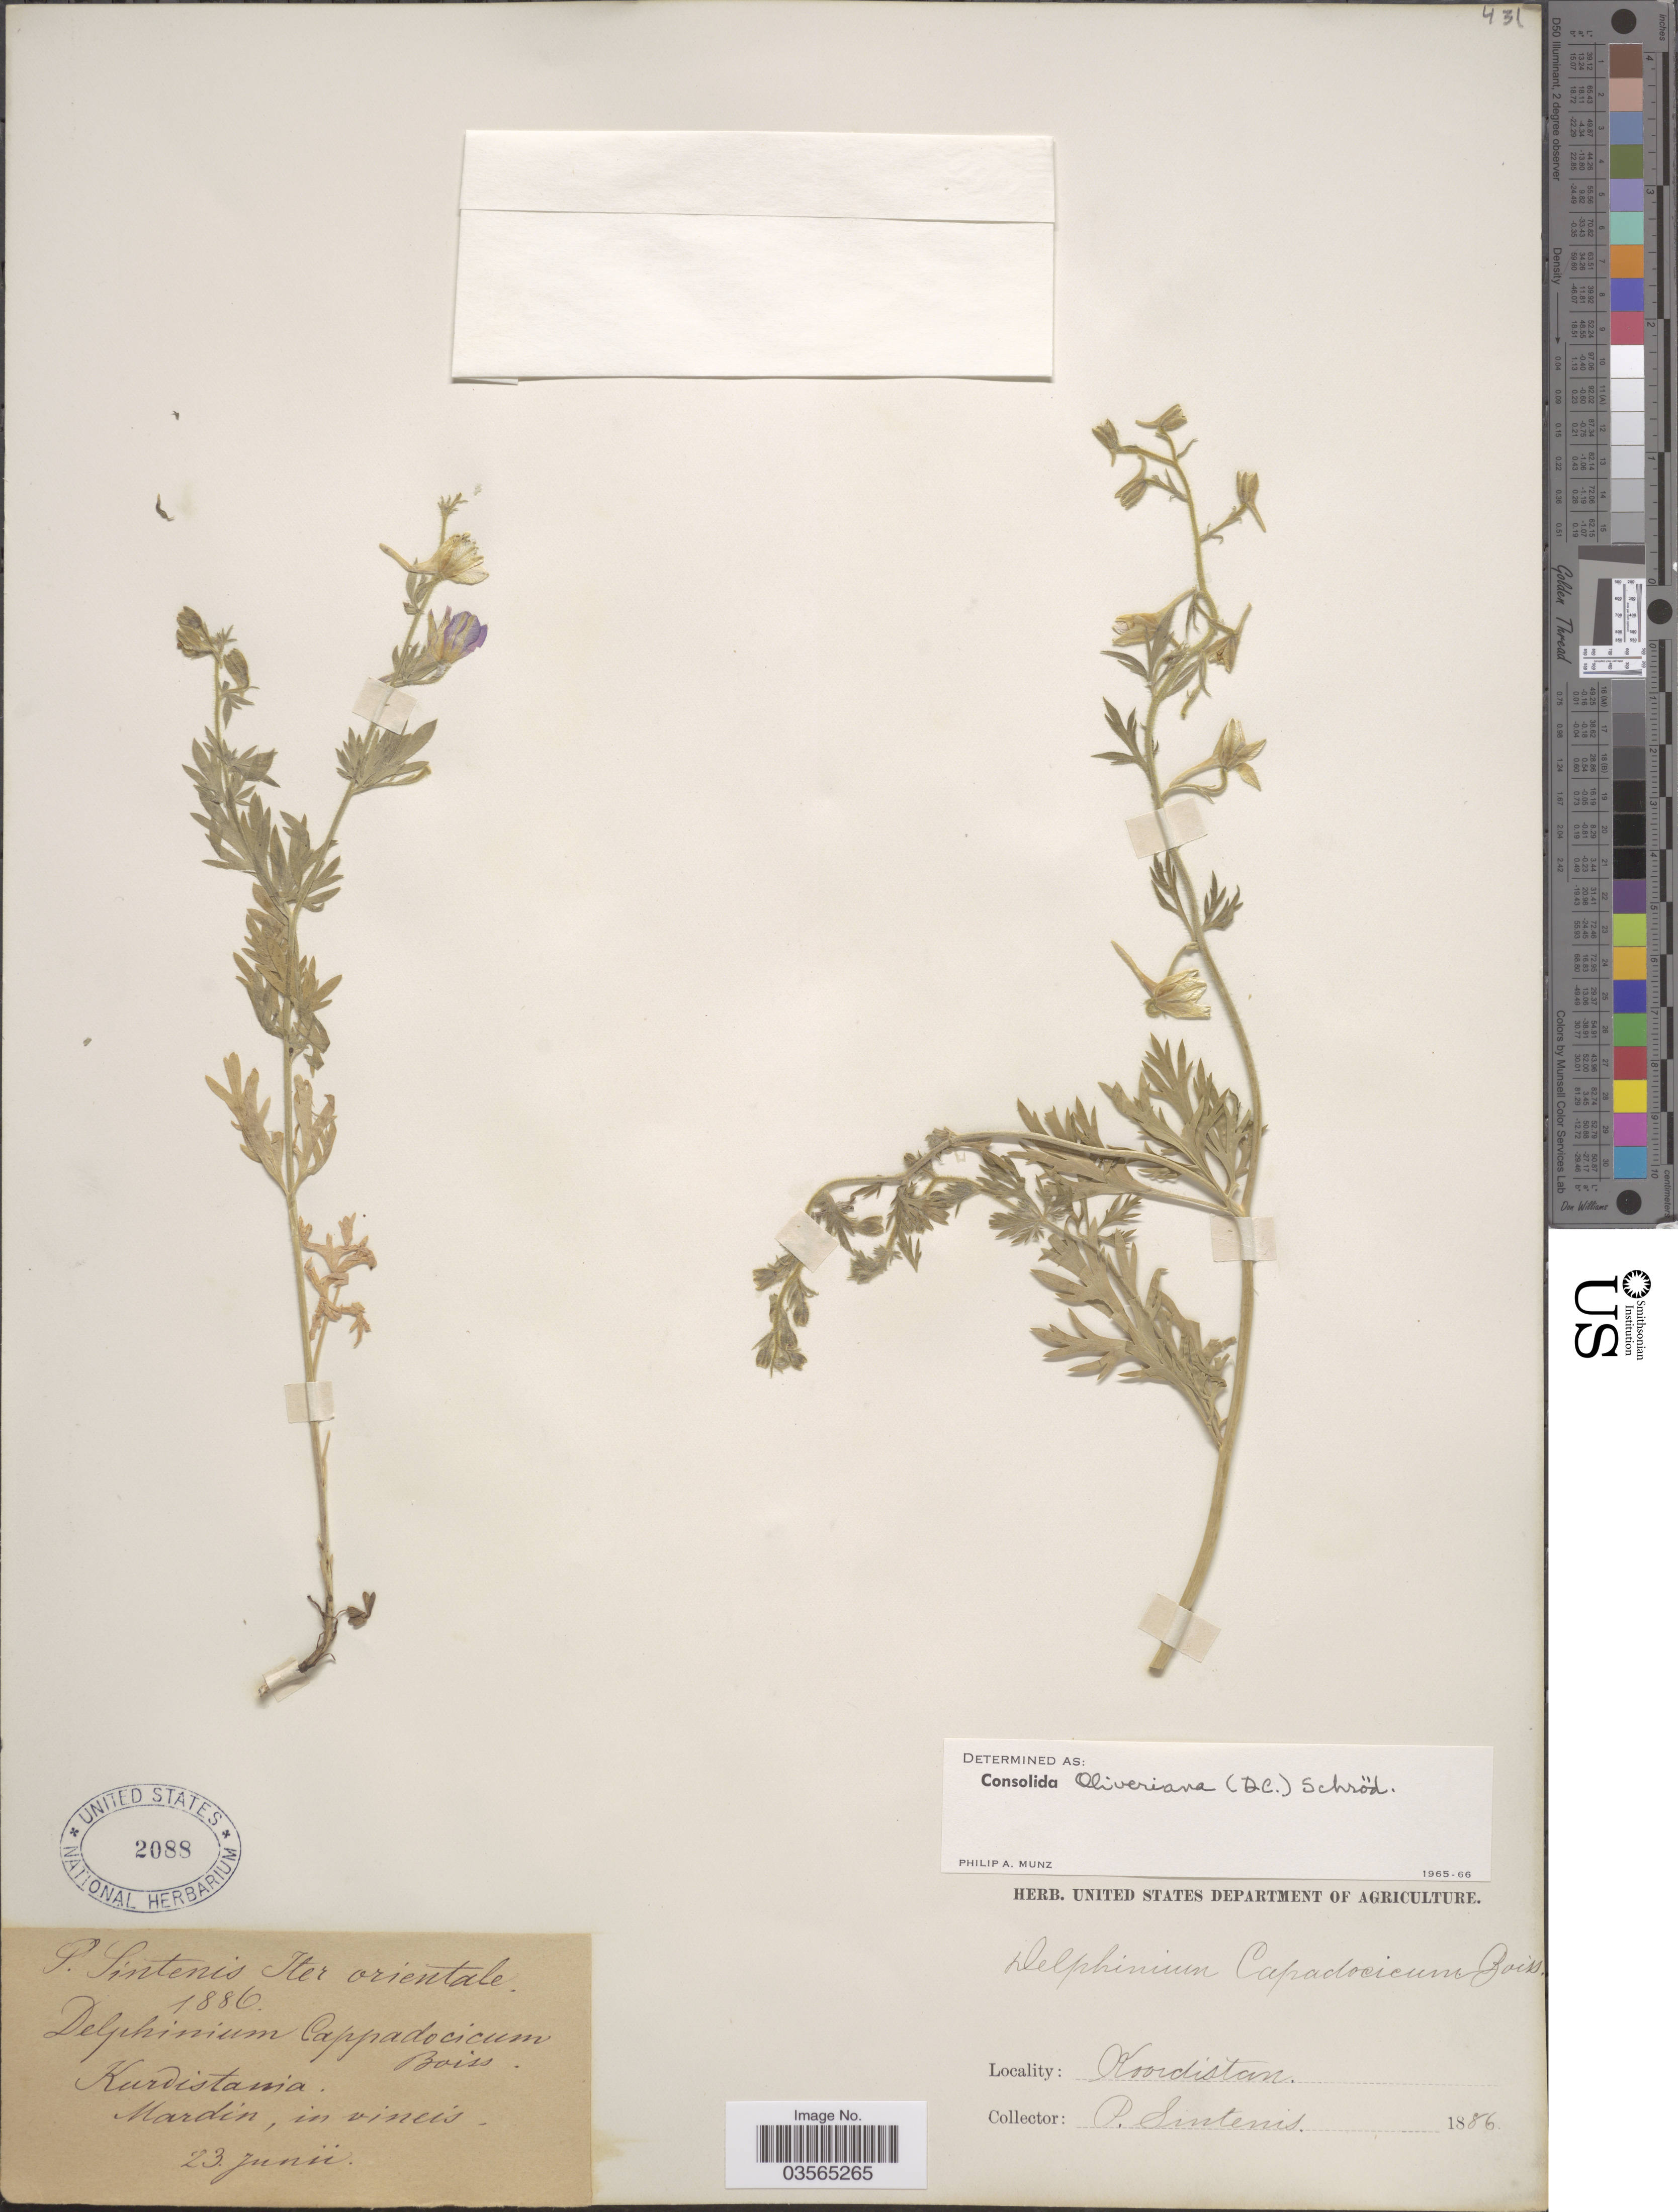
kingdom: Plantae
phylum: Tracheophyta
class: Magnoliopsida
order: Ranunculales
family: Ranunculaceae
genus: Delphinium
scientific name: Delphinium oliverianum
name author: DC.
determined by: Strong, Mark T., (BOT), Smithsonian Institution - National Museum of Natural History (UNITED STATES)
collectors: P. Sintenis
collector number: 1187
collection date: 1888-06-23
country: Turkey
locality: Iter orientale. Kurdistania. Mardin: in vineis.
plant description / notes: This collection is part of Paul Sintenis' “Iter Orientale 1888” trip, and the collector number is 1187.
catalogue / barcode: US 2088